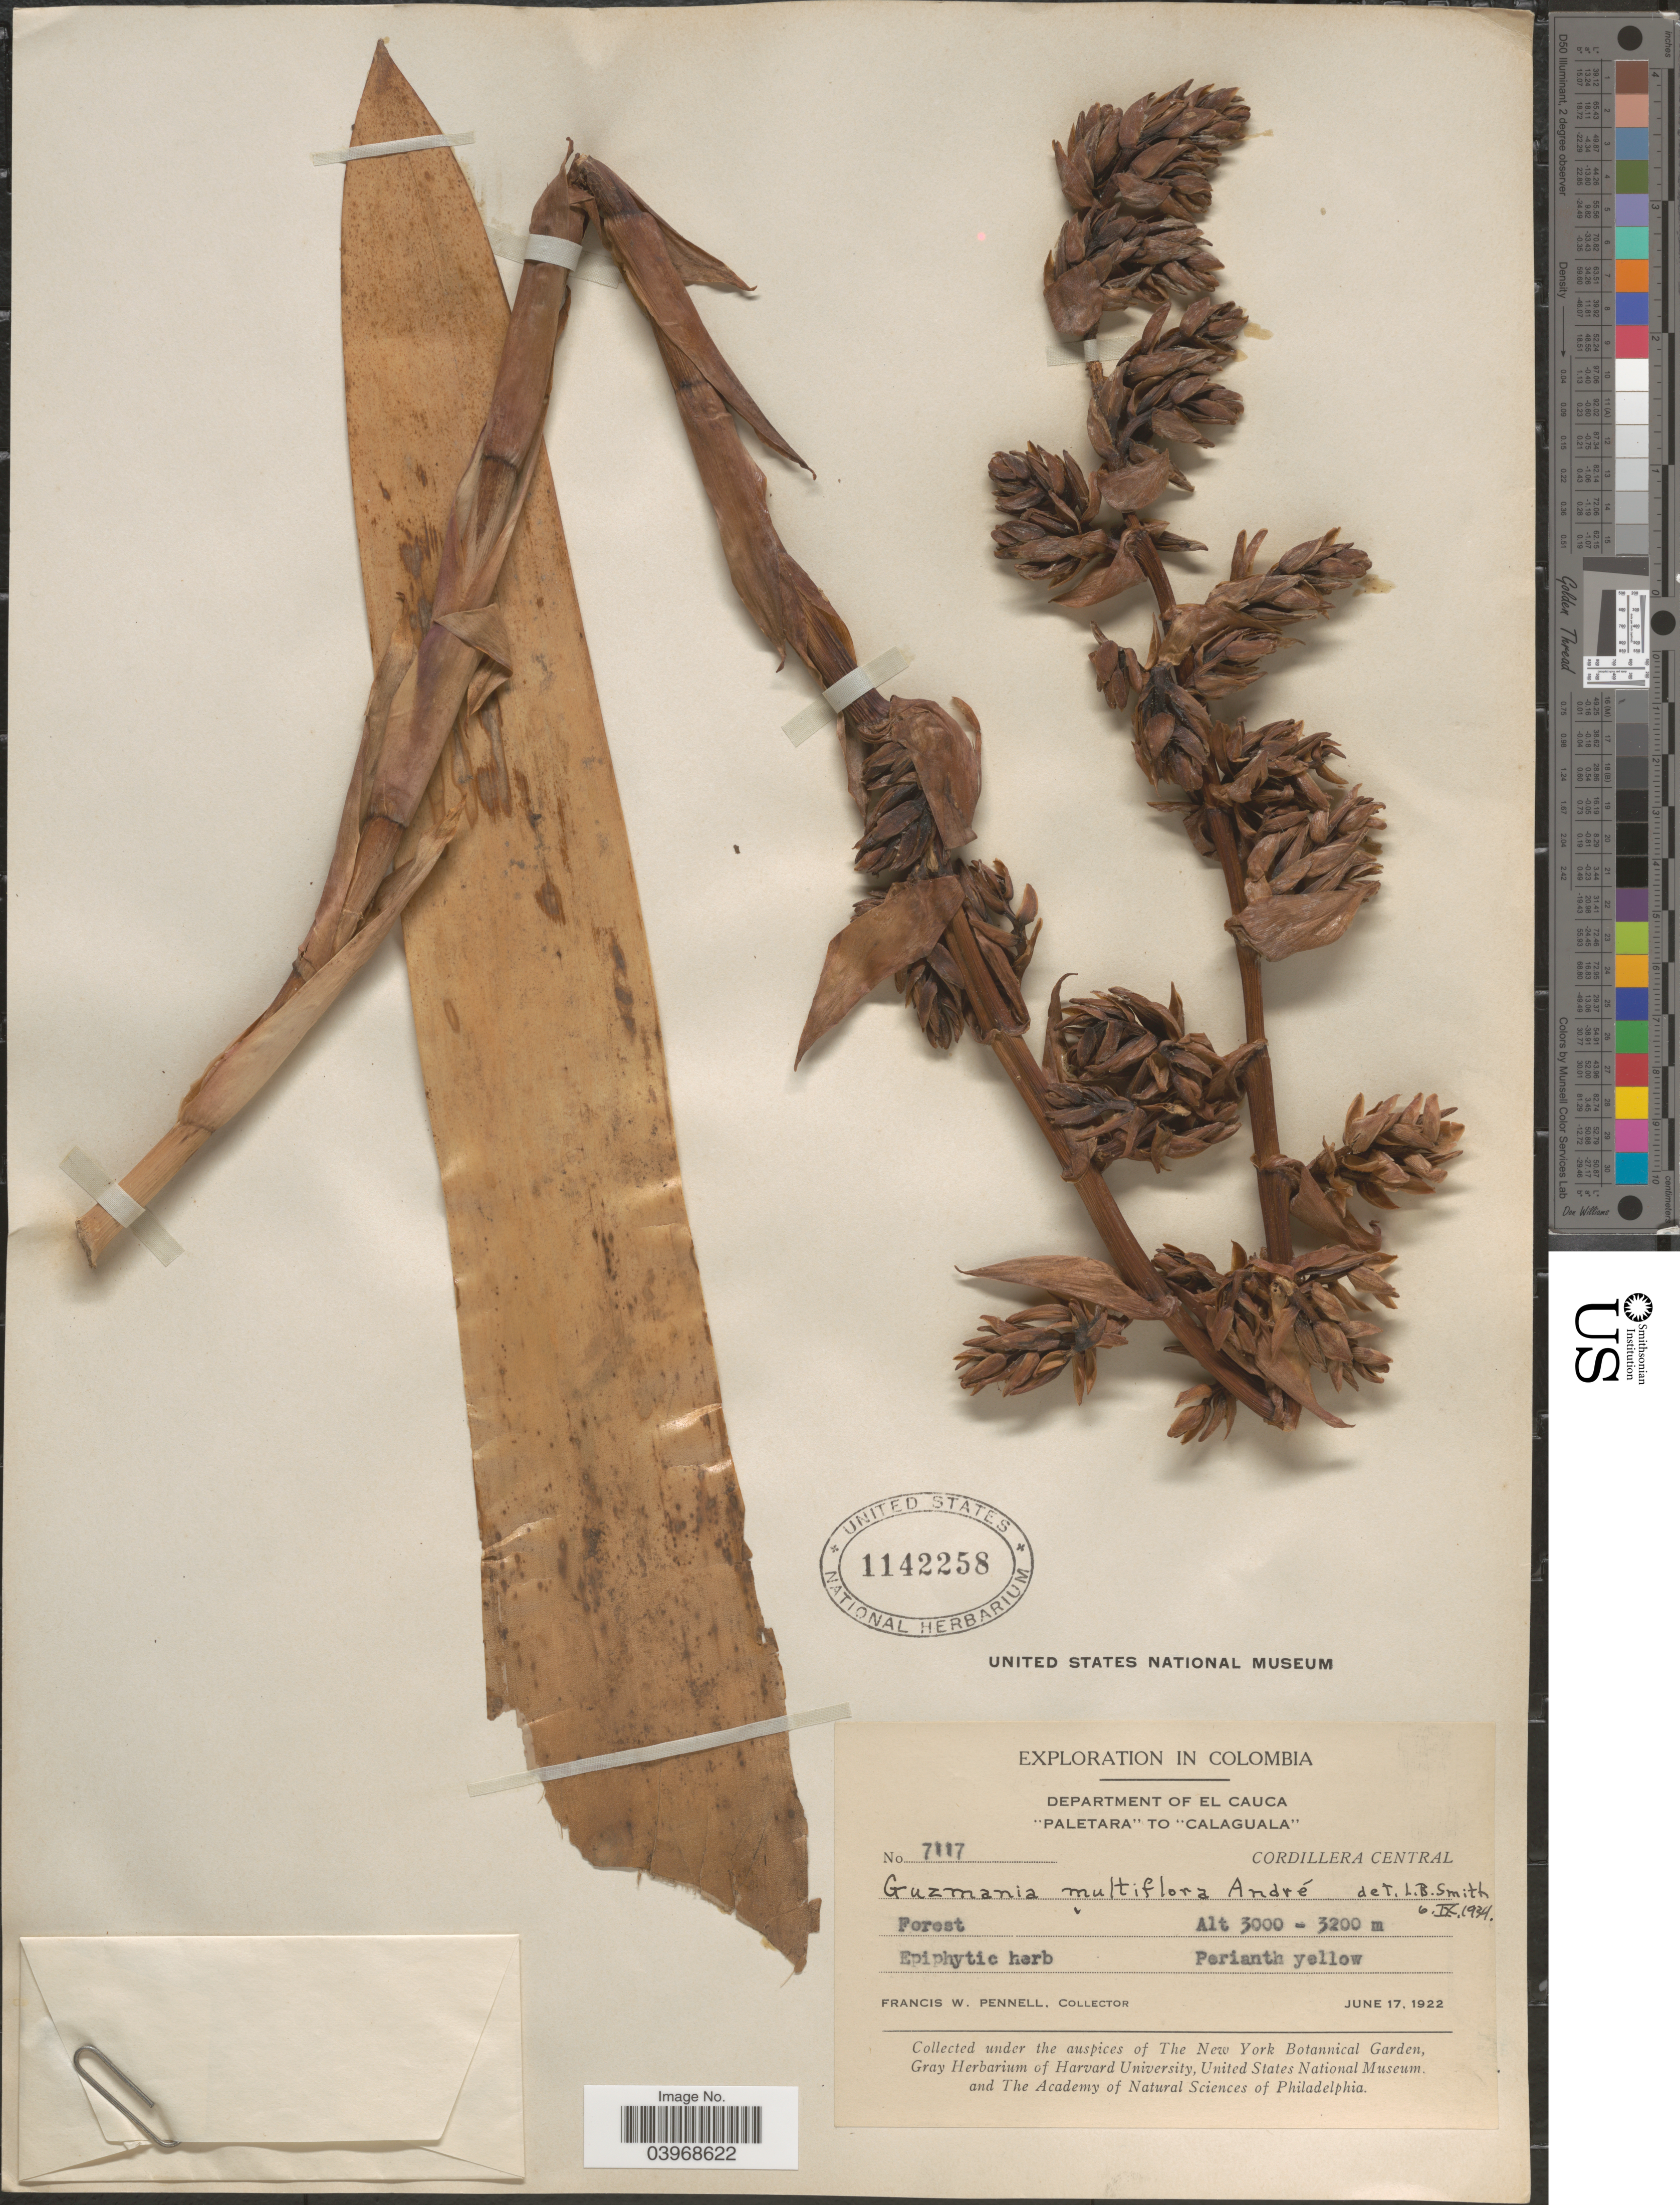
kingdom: Plantae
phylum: Tracheophyta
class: Liliopsida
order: Poales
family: Bromeliaceae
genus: Guzmania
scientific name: Guzmania multiflora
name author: (André) André ex Mez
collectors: F. W. Pennell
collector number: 7117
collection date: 1922-06-17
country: Colombia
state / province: Cauca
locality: Department of El Cauca. "Paletara" to "Calaguala". Cordillera Central.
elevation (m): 3000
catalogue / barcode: US 1142258